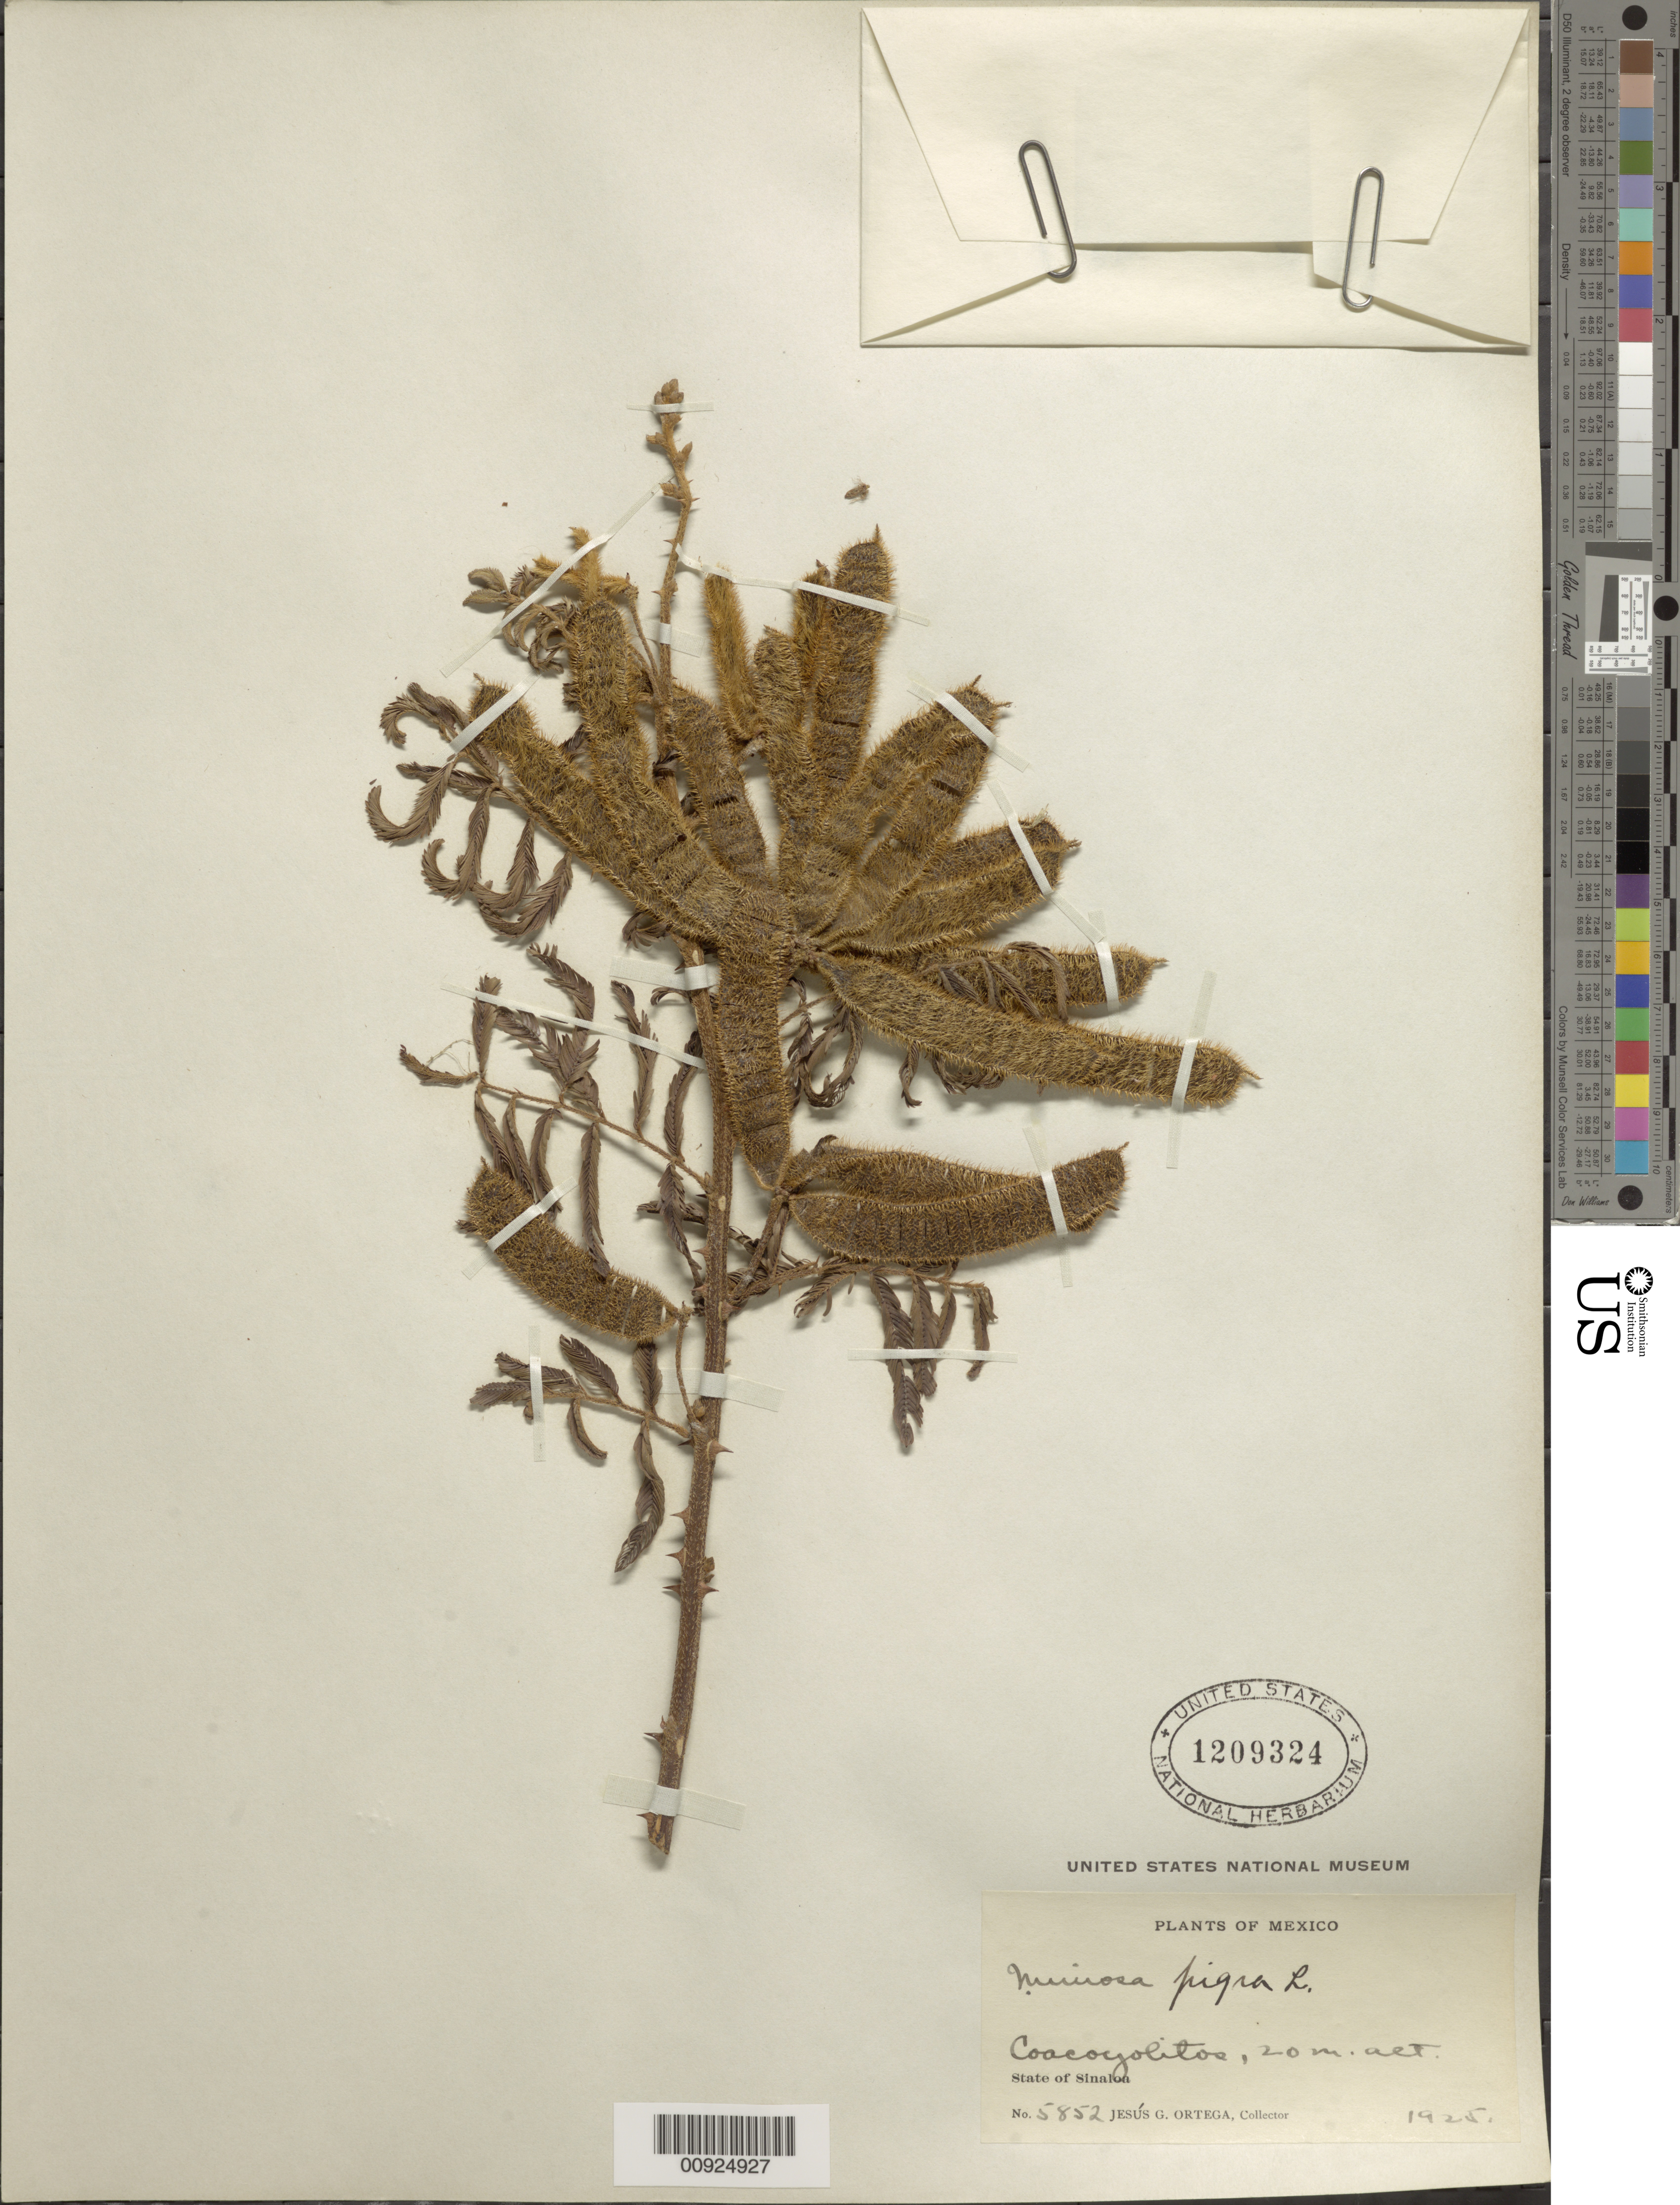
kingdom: Plantae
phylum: Tracheophyta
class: Magnoliopsida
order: Fabales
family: Fabaceae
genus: Mimosa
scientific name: Mimosa pigra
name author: L.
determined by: Strong, Mark T., (BOT), Smithsonian Institution - National Museum of Natural History (UNITED STATES)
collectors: J. Ortega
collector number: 5852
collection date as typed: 1925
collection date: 1925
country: Mexico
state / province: Sinaloa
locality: Coacoyolitos, State of Sinaloa.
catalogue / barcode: US 1209324